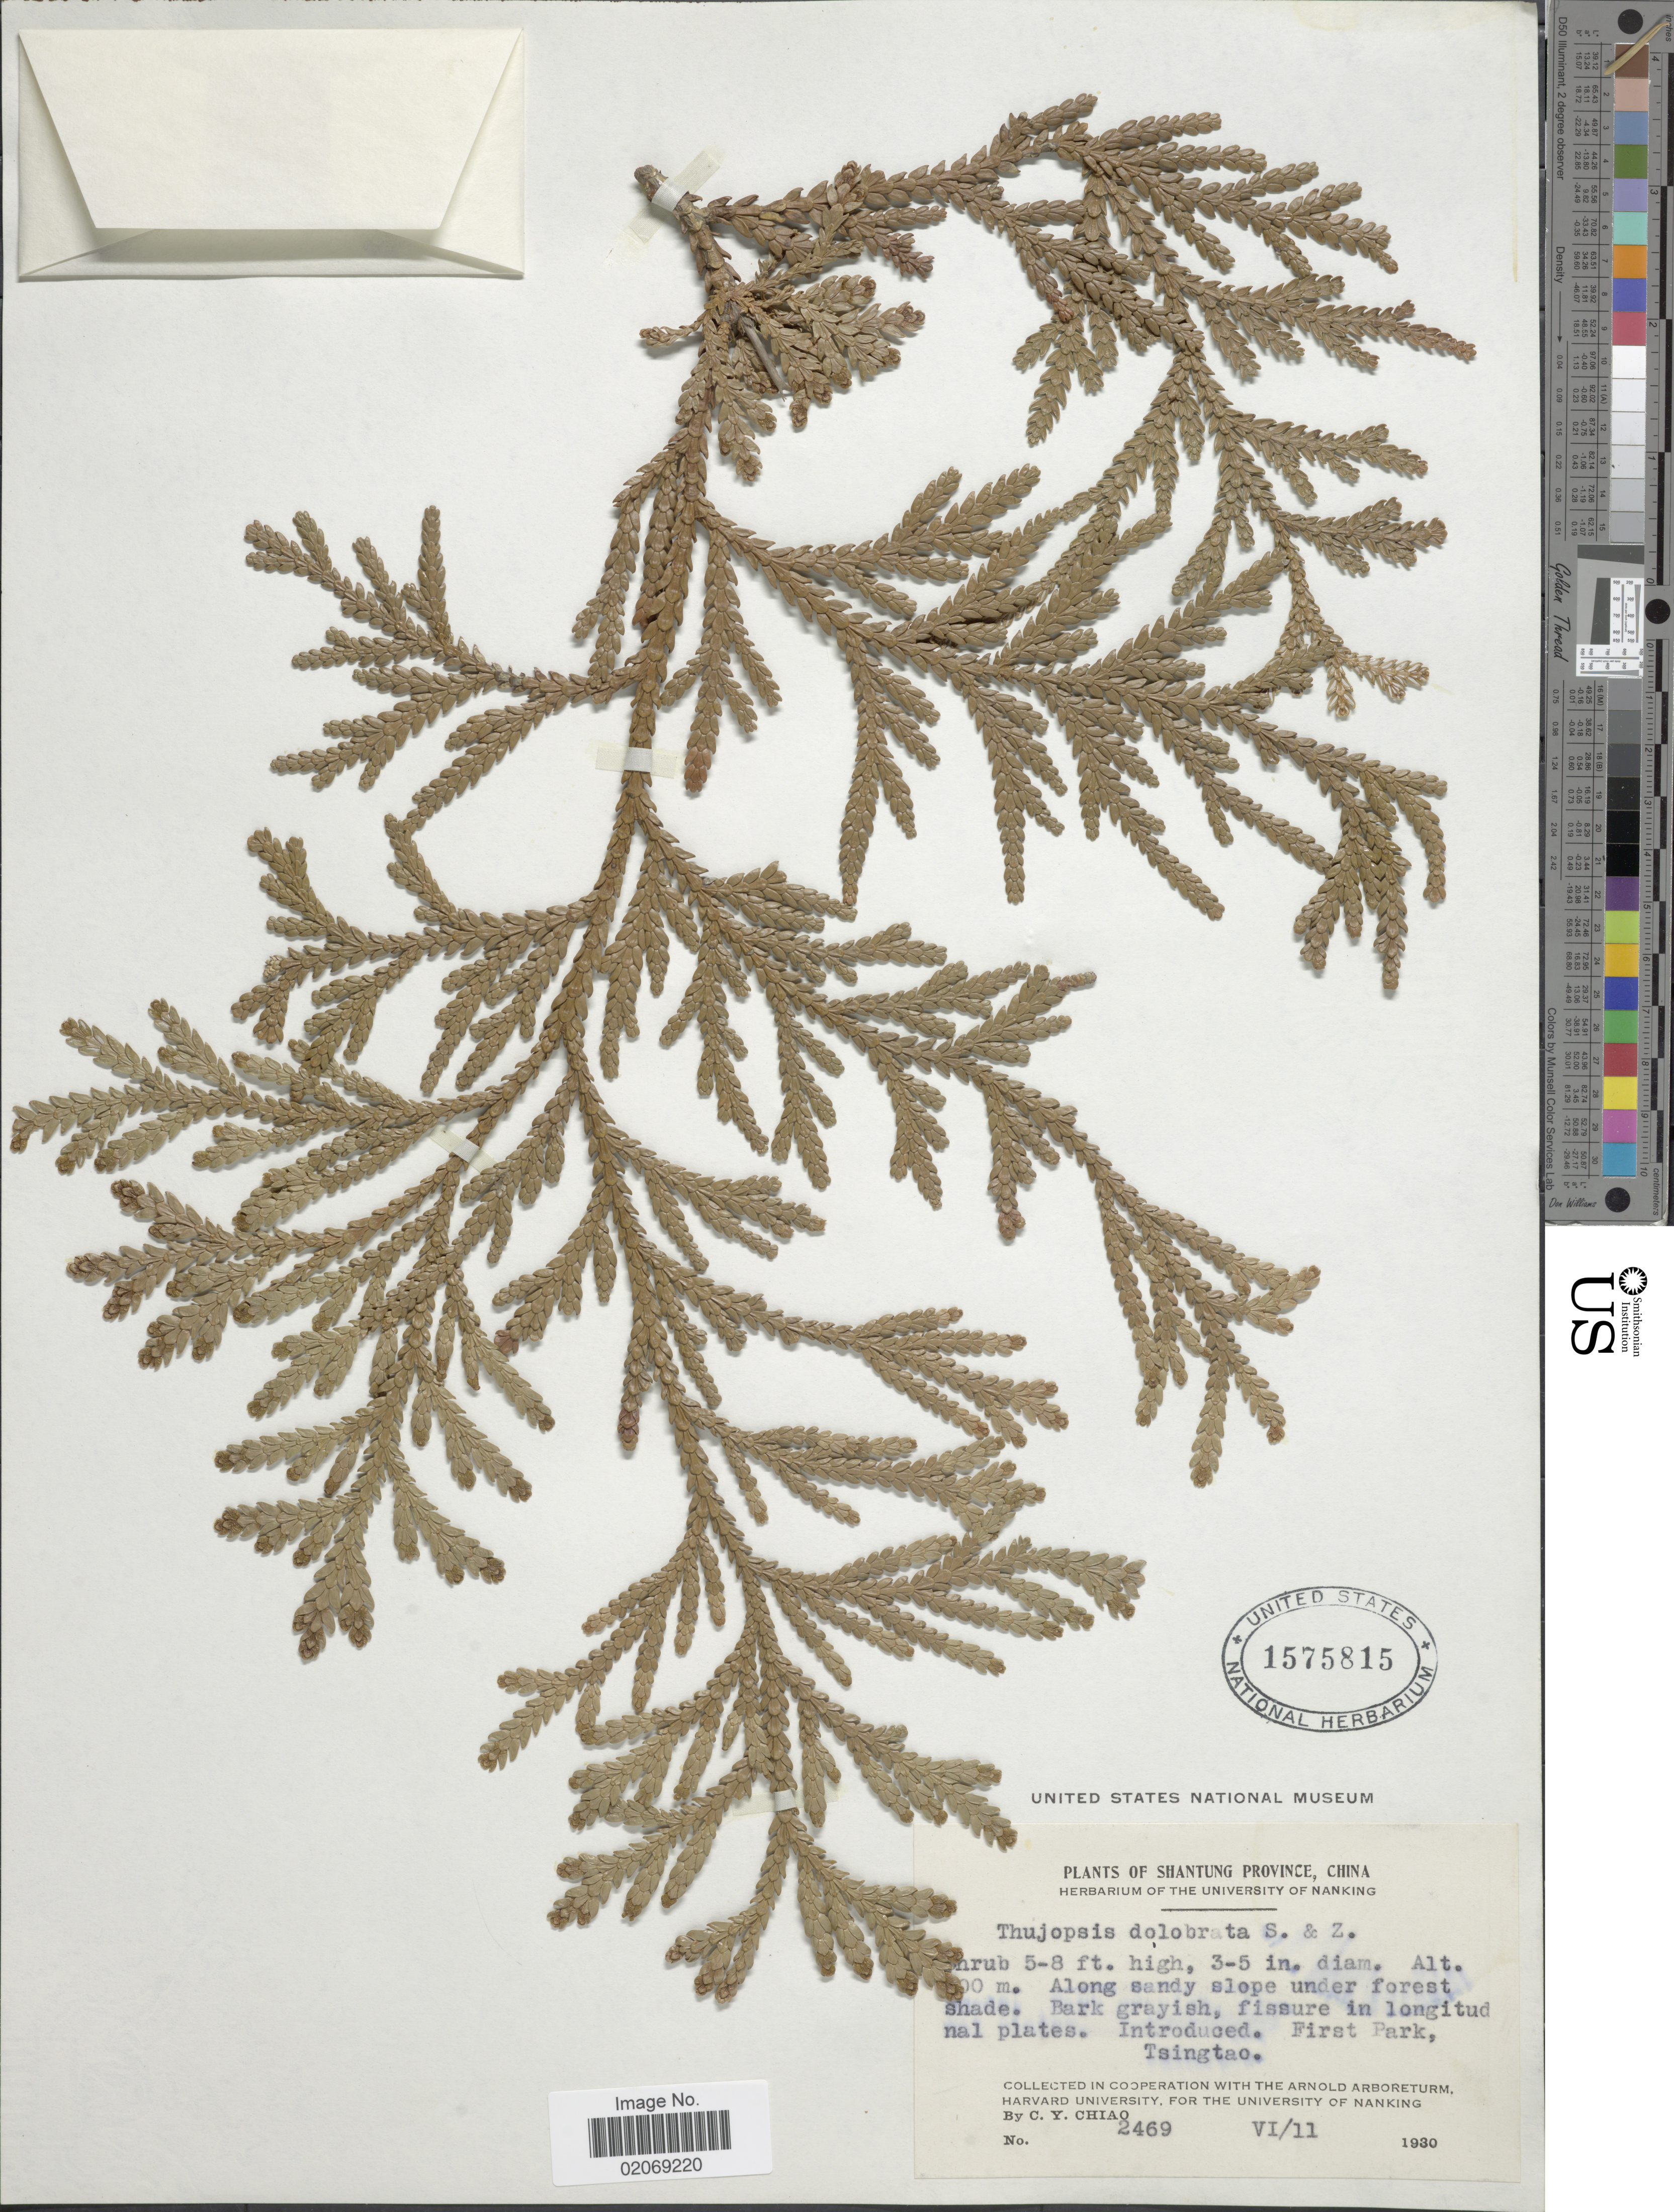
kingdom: Plantae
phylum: Tracheophyta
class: Pinopsida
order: Pinales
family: Cupressaceae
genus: Thujopsis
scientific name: Thujopsis dolabrata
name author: (Thunb. ex L. f.) Siebold & Zucc.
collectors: C. Y. Chiao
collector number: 2469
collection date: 1930-06-11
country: China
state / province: Shandong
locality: Shantung Province. First Park, Tsingtao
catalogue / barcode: US 1575815